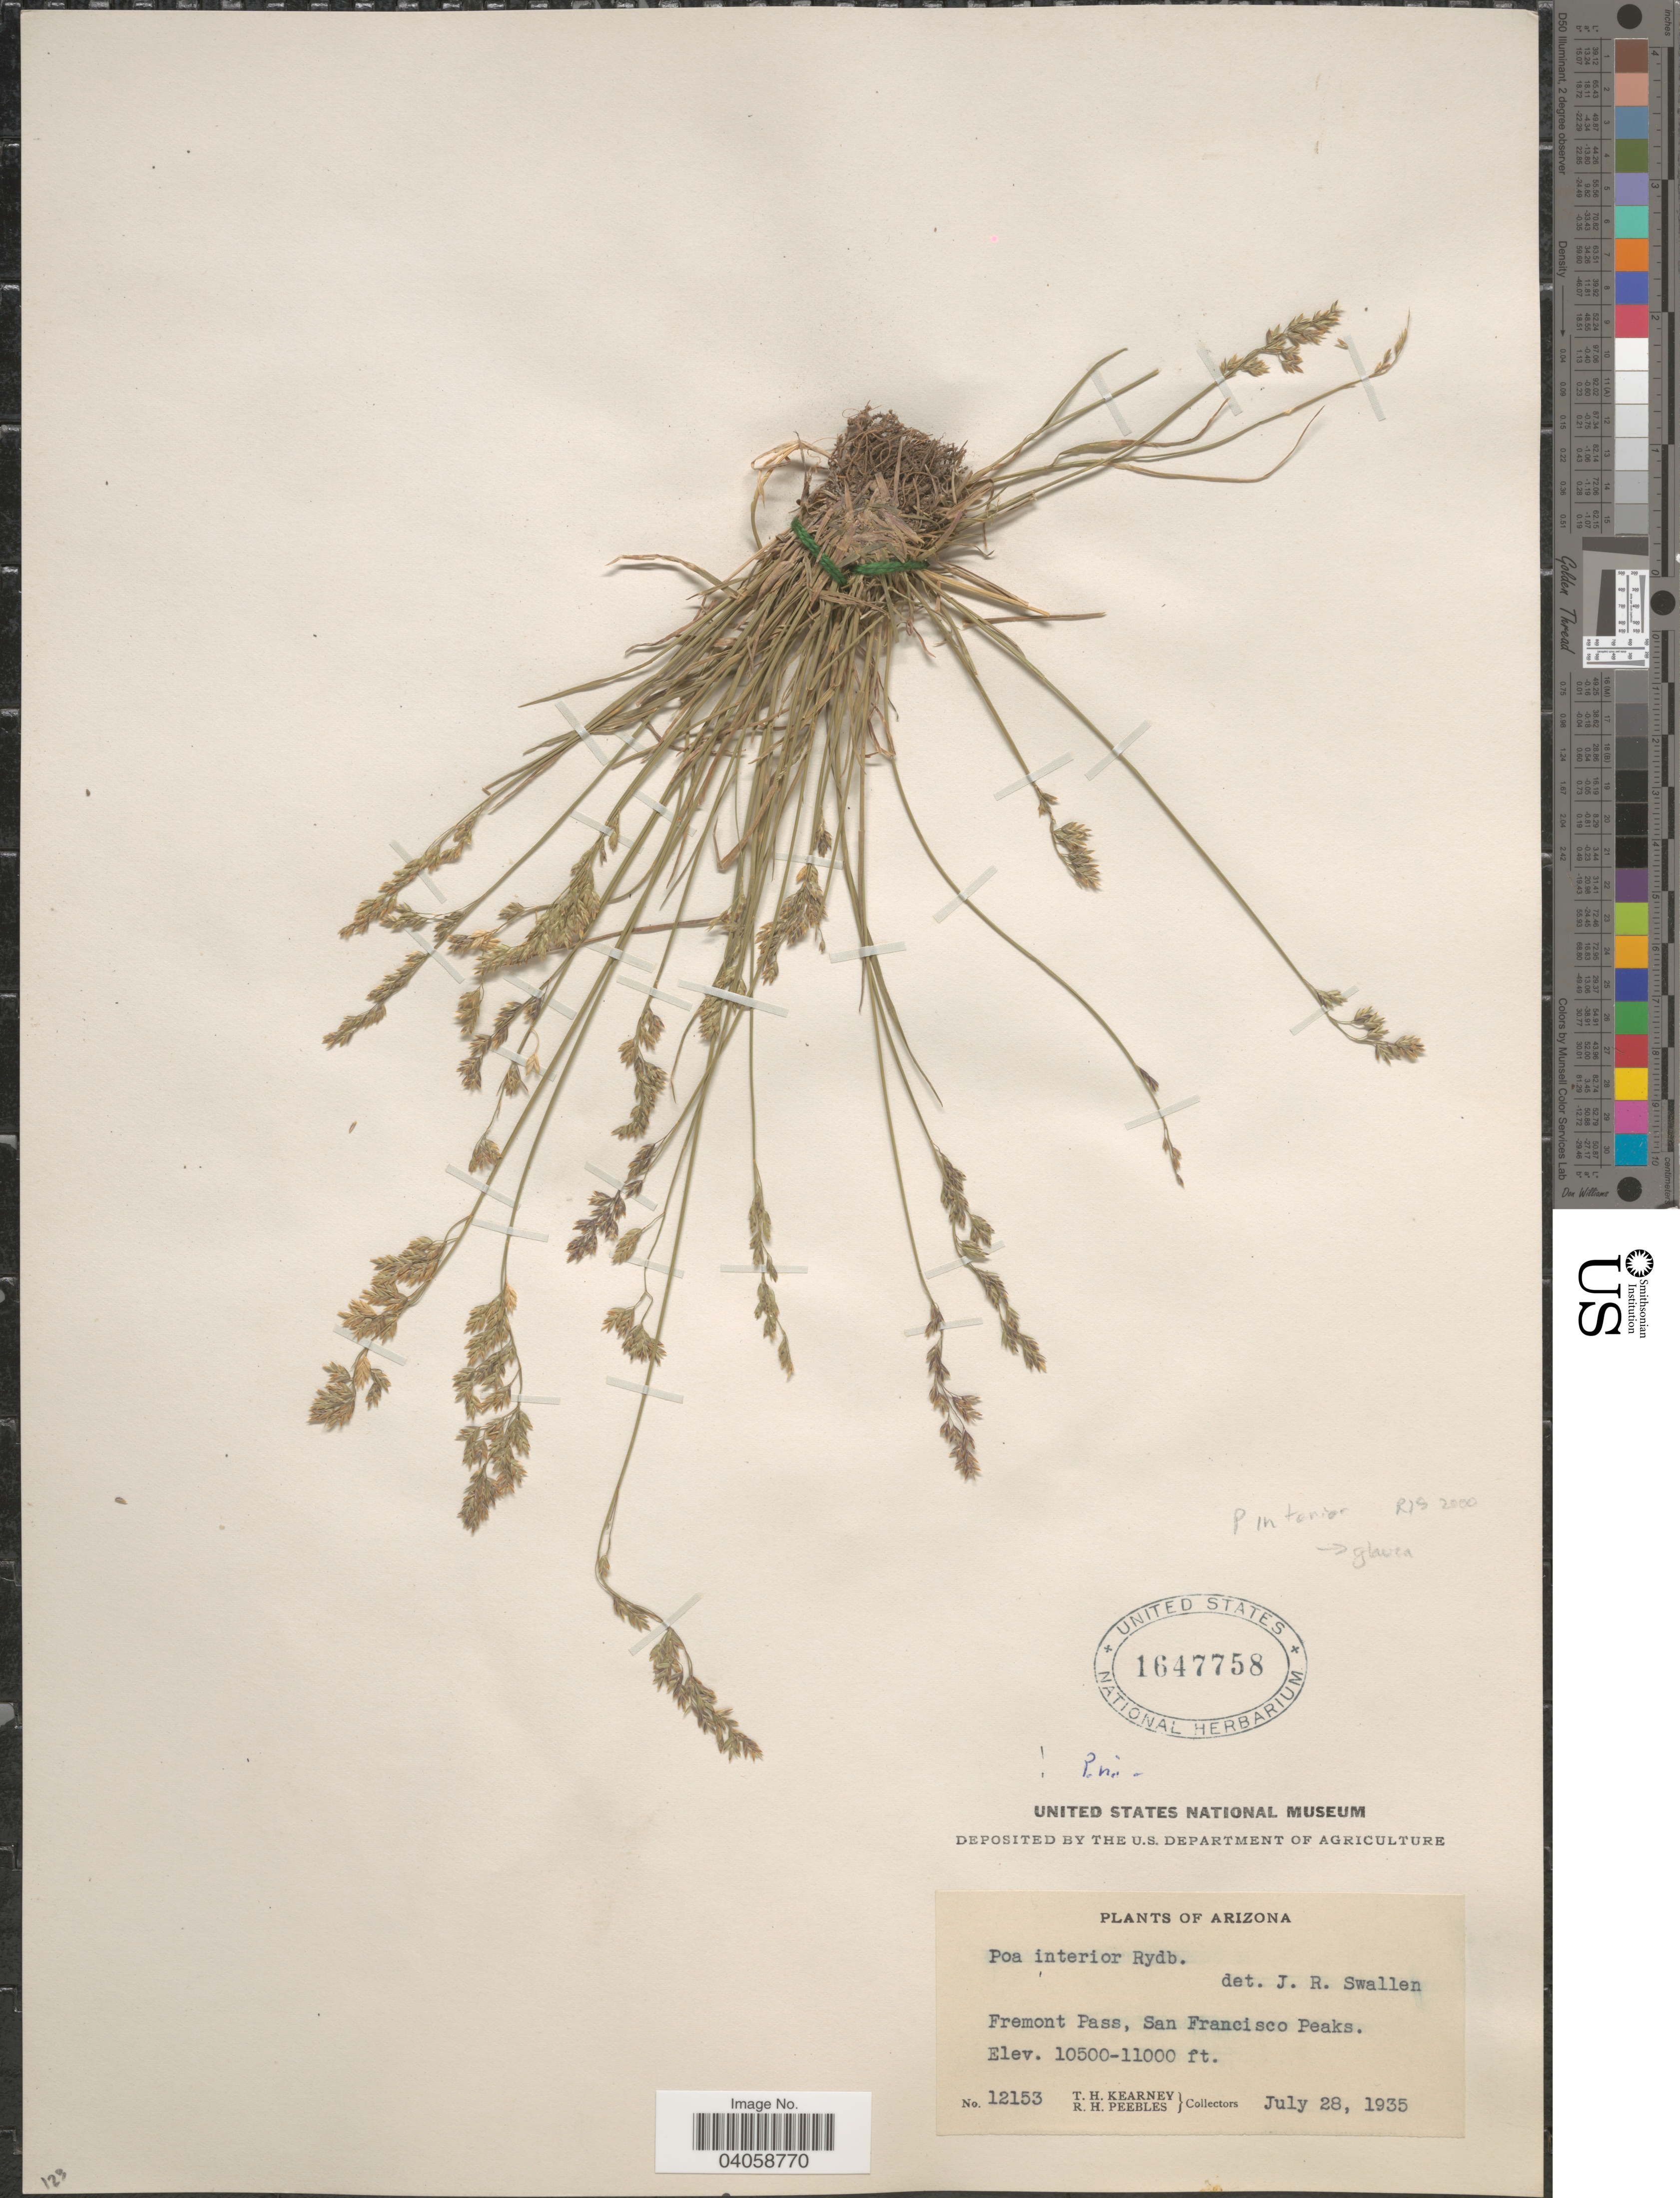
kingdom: Plantae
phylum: Tracheophyta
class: Liliopsida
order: Poales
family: Poaceae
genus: Poa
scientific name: Poa glauca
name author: Vahl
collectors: T. H. Kearney & R. H. Peebles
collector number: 12153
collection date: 1935-07-28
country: United States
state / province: Arizona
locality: Fremont Pass, San Francisco Peaks.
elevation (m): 3200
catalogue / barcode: US 1647758